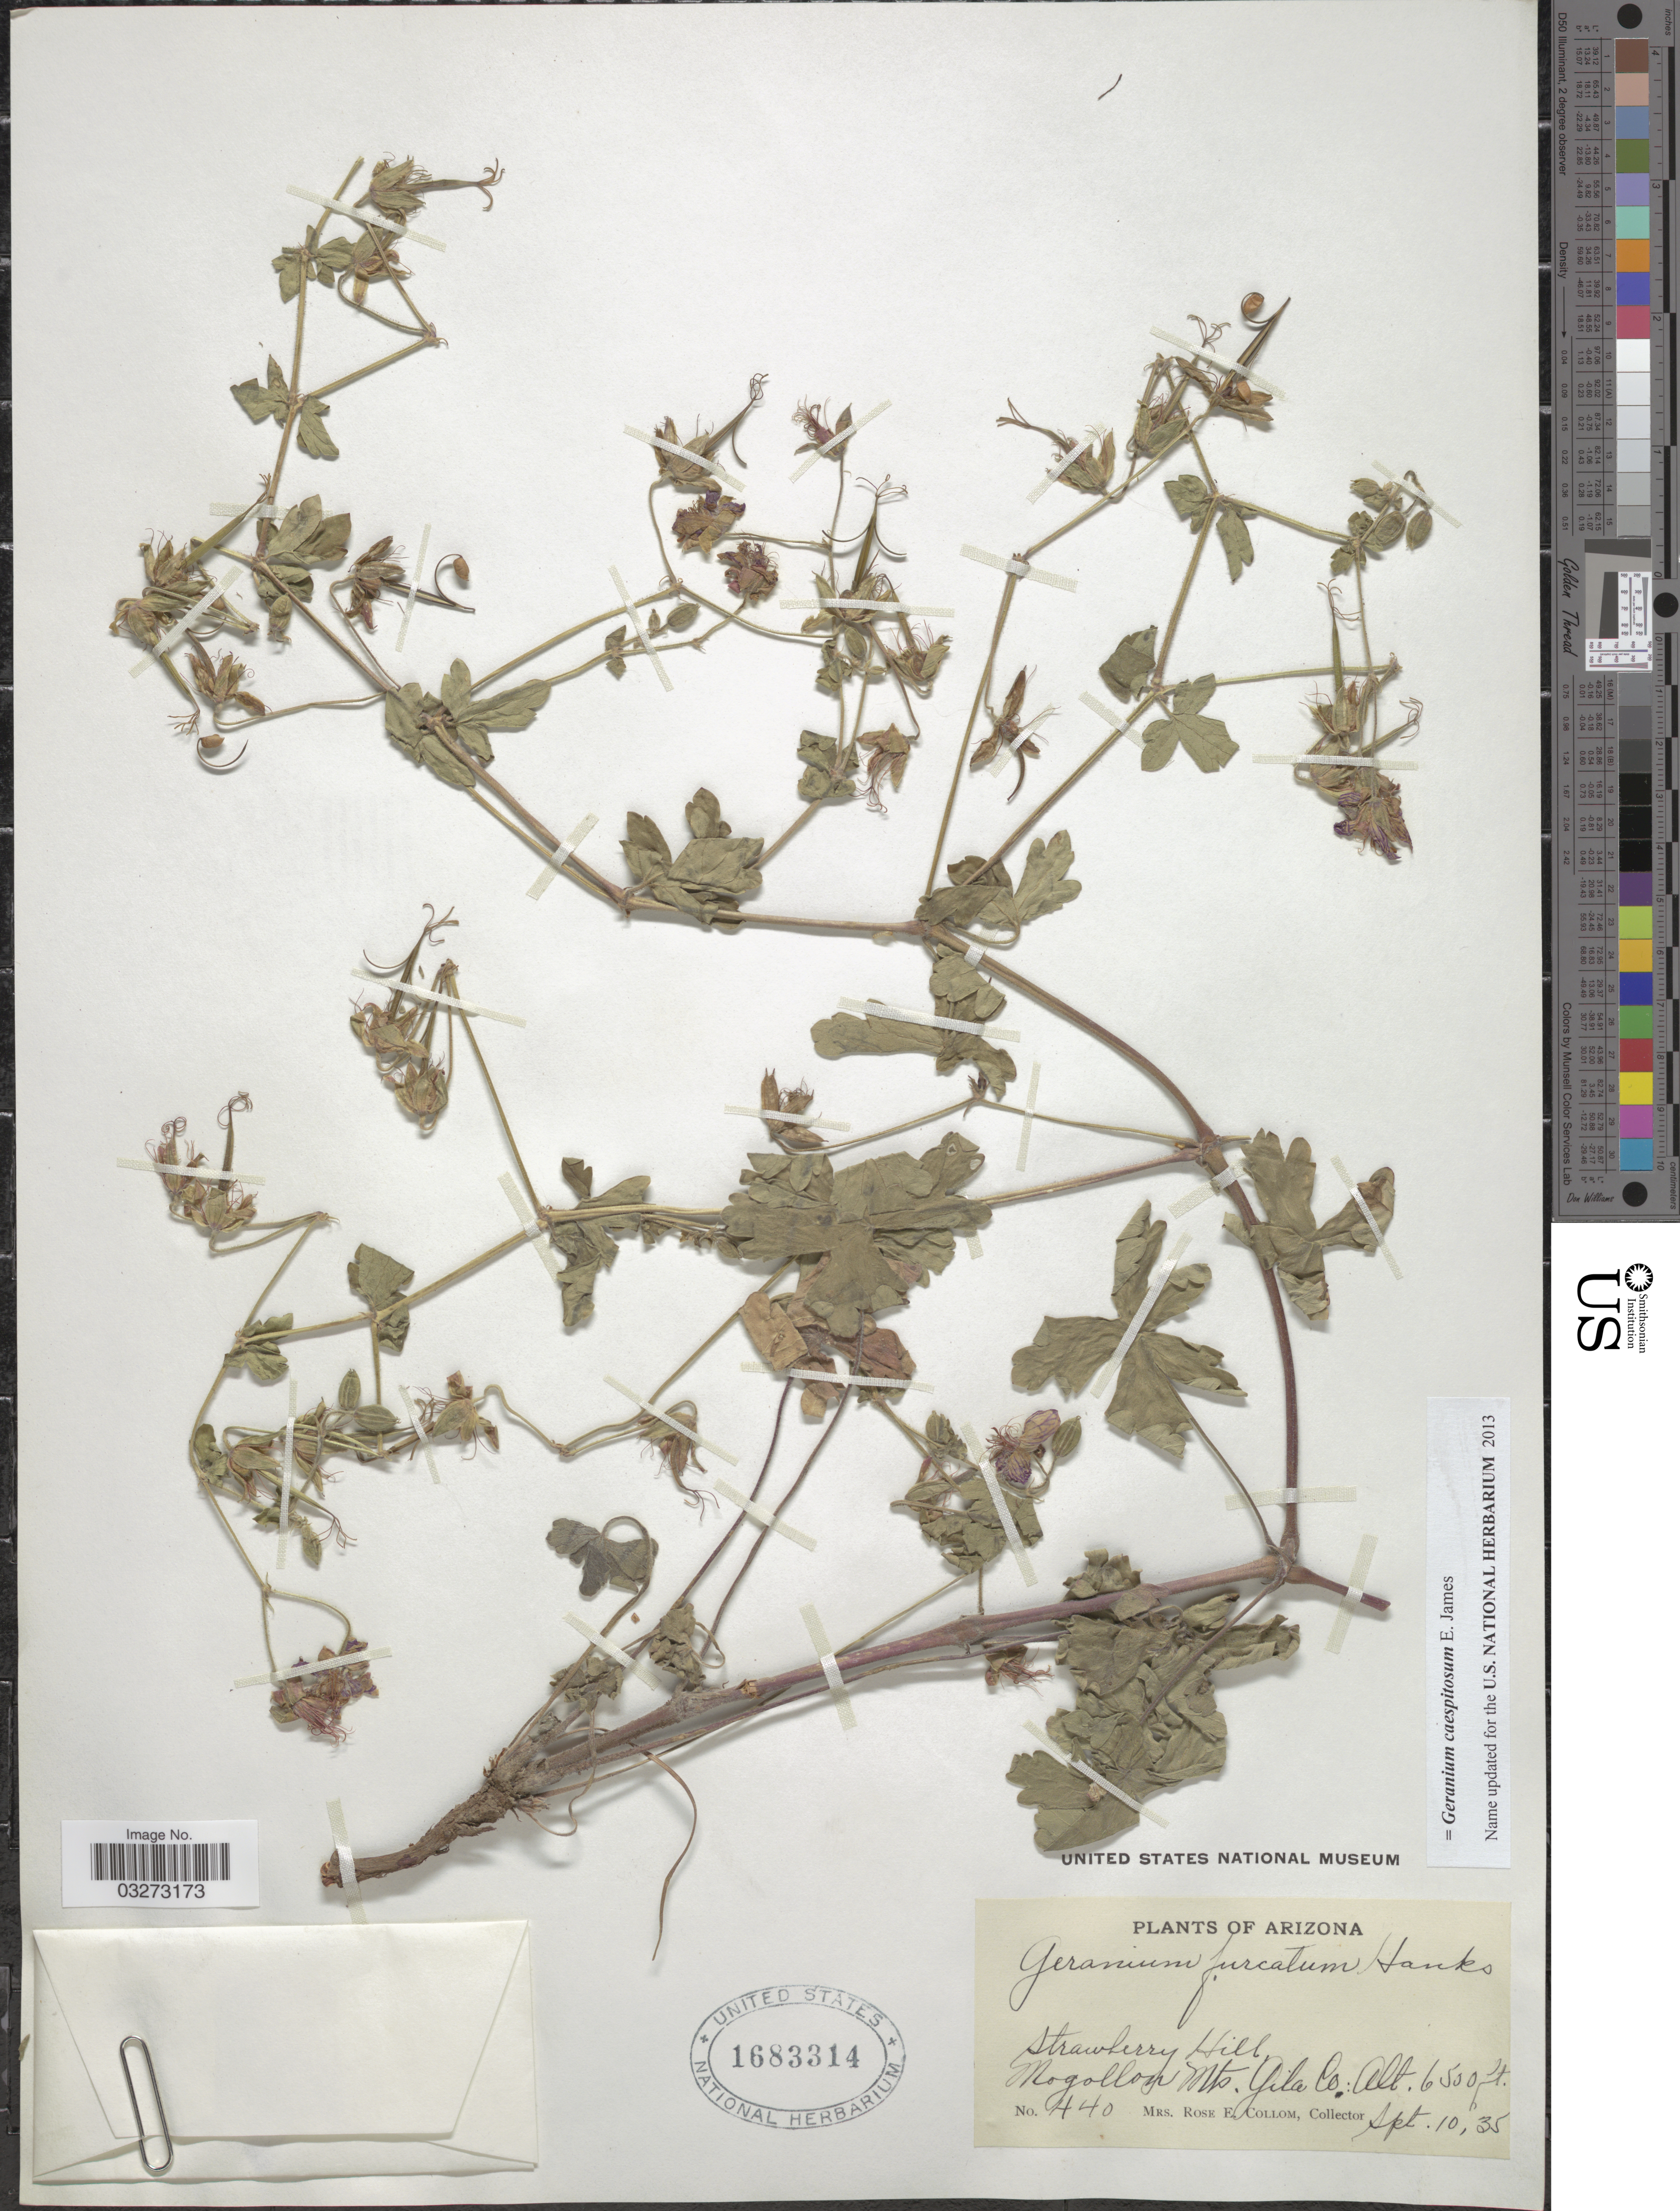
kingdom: Plantae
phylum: Tracheophyta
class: Magnoliopsida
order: Geraniales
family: Geraniaceae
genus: Geranium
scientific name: Geranium caespitosum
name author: E. James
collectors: R. E. Collom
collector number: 440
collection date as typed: Transcribed d/m/y: 10/9/35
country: United States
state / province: Arizona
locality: Strawberry Hill, Mogollon Mts. Gila Co.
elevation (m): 1981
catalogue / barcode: US 1683314